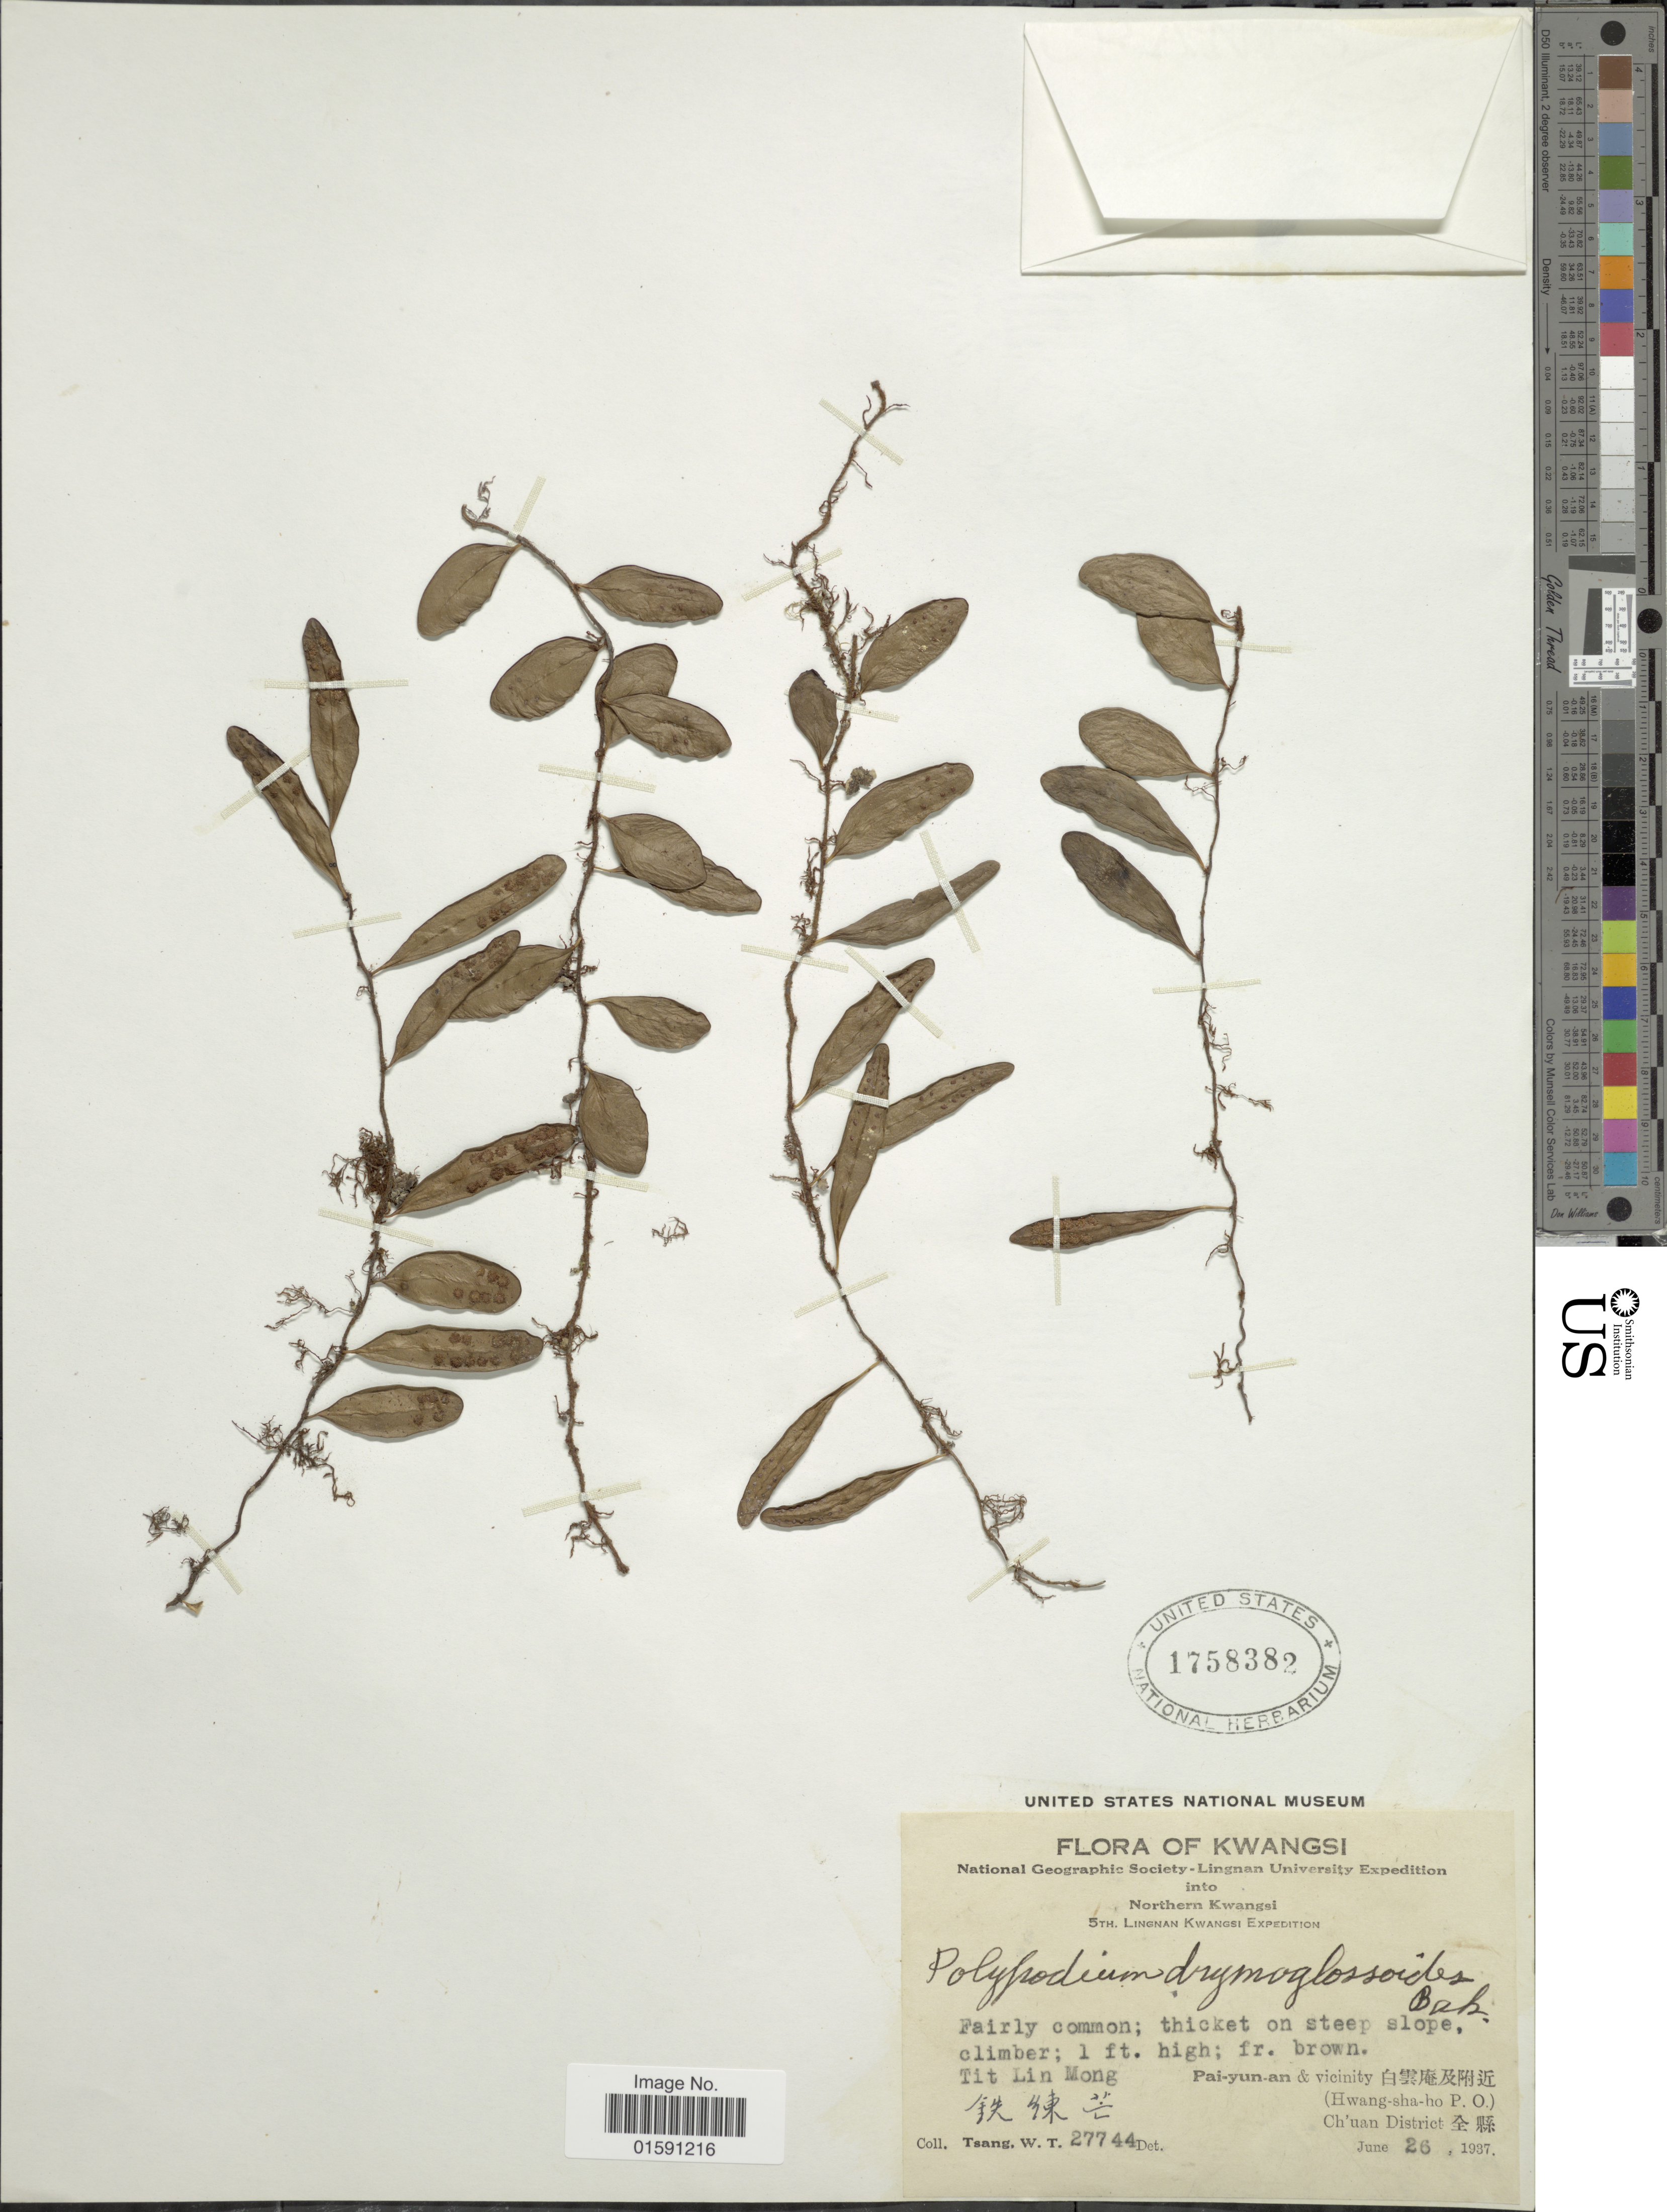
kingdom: Plantae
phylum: Tracheophyta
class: Polypodiopsida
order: Polypodiales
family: Polypodiaceae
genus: Selliguea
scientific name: Selliguea drymoglossoides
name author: (Baker)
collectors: W. T. Tsang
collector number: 27744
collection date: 1937-06-26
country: China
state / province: Guangxi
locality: Kwangsi. Pai-yun-an & vicinity, Tit Lin Mong (Hwang-sha-ho P.O.) Ch'uan District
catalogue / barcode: US 1758382